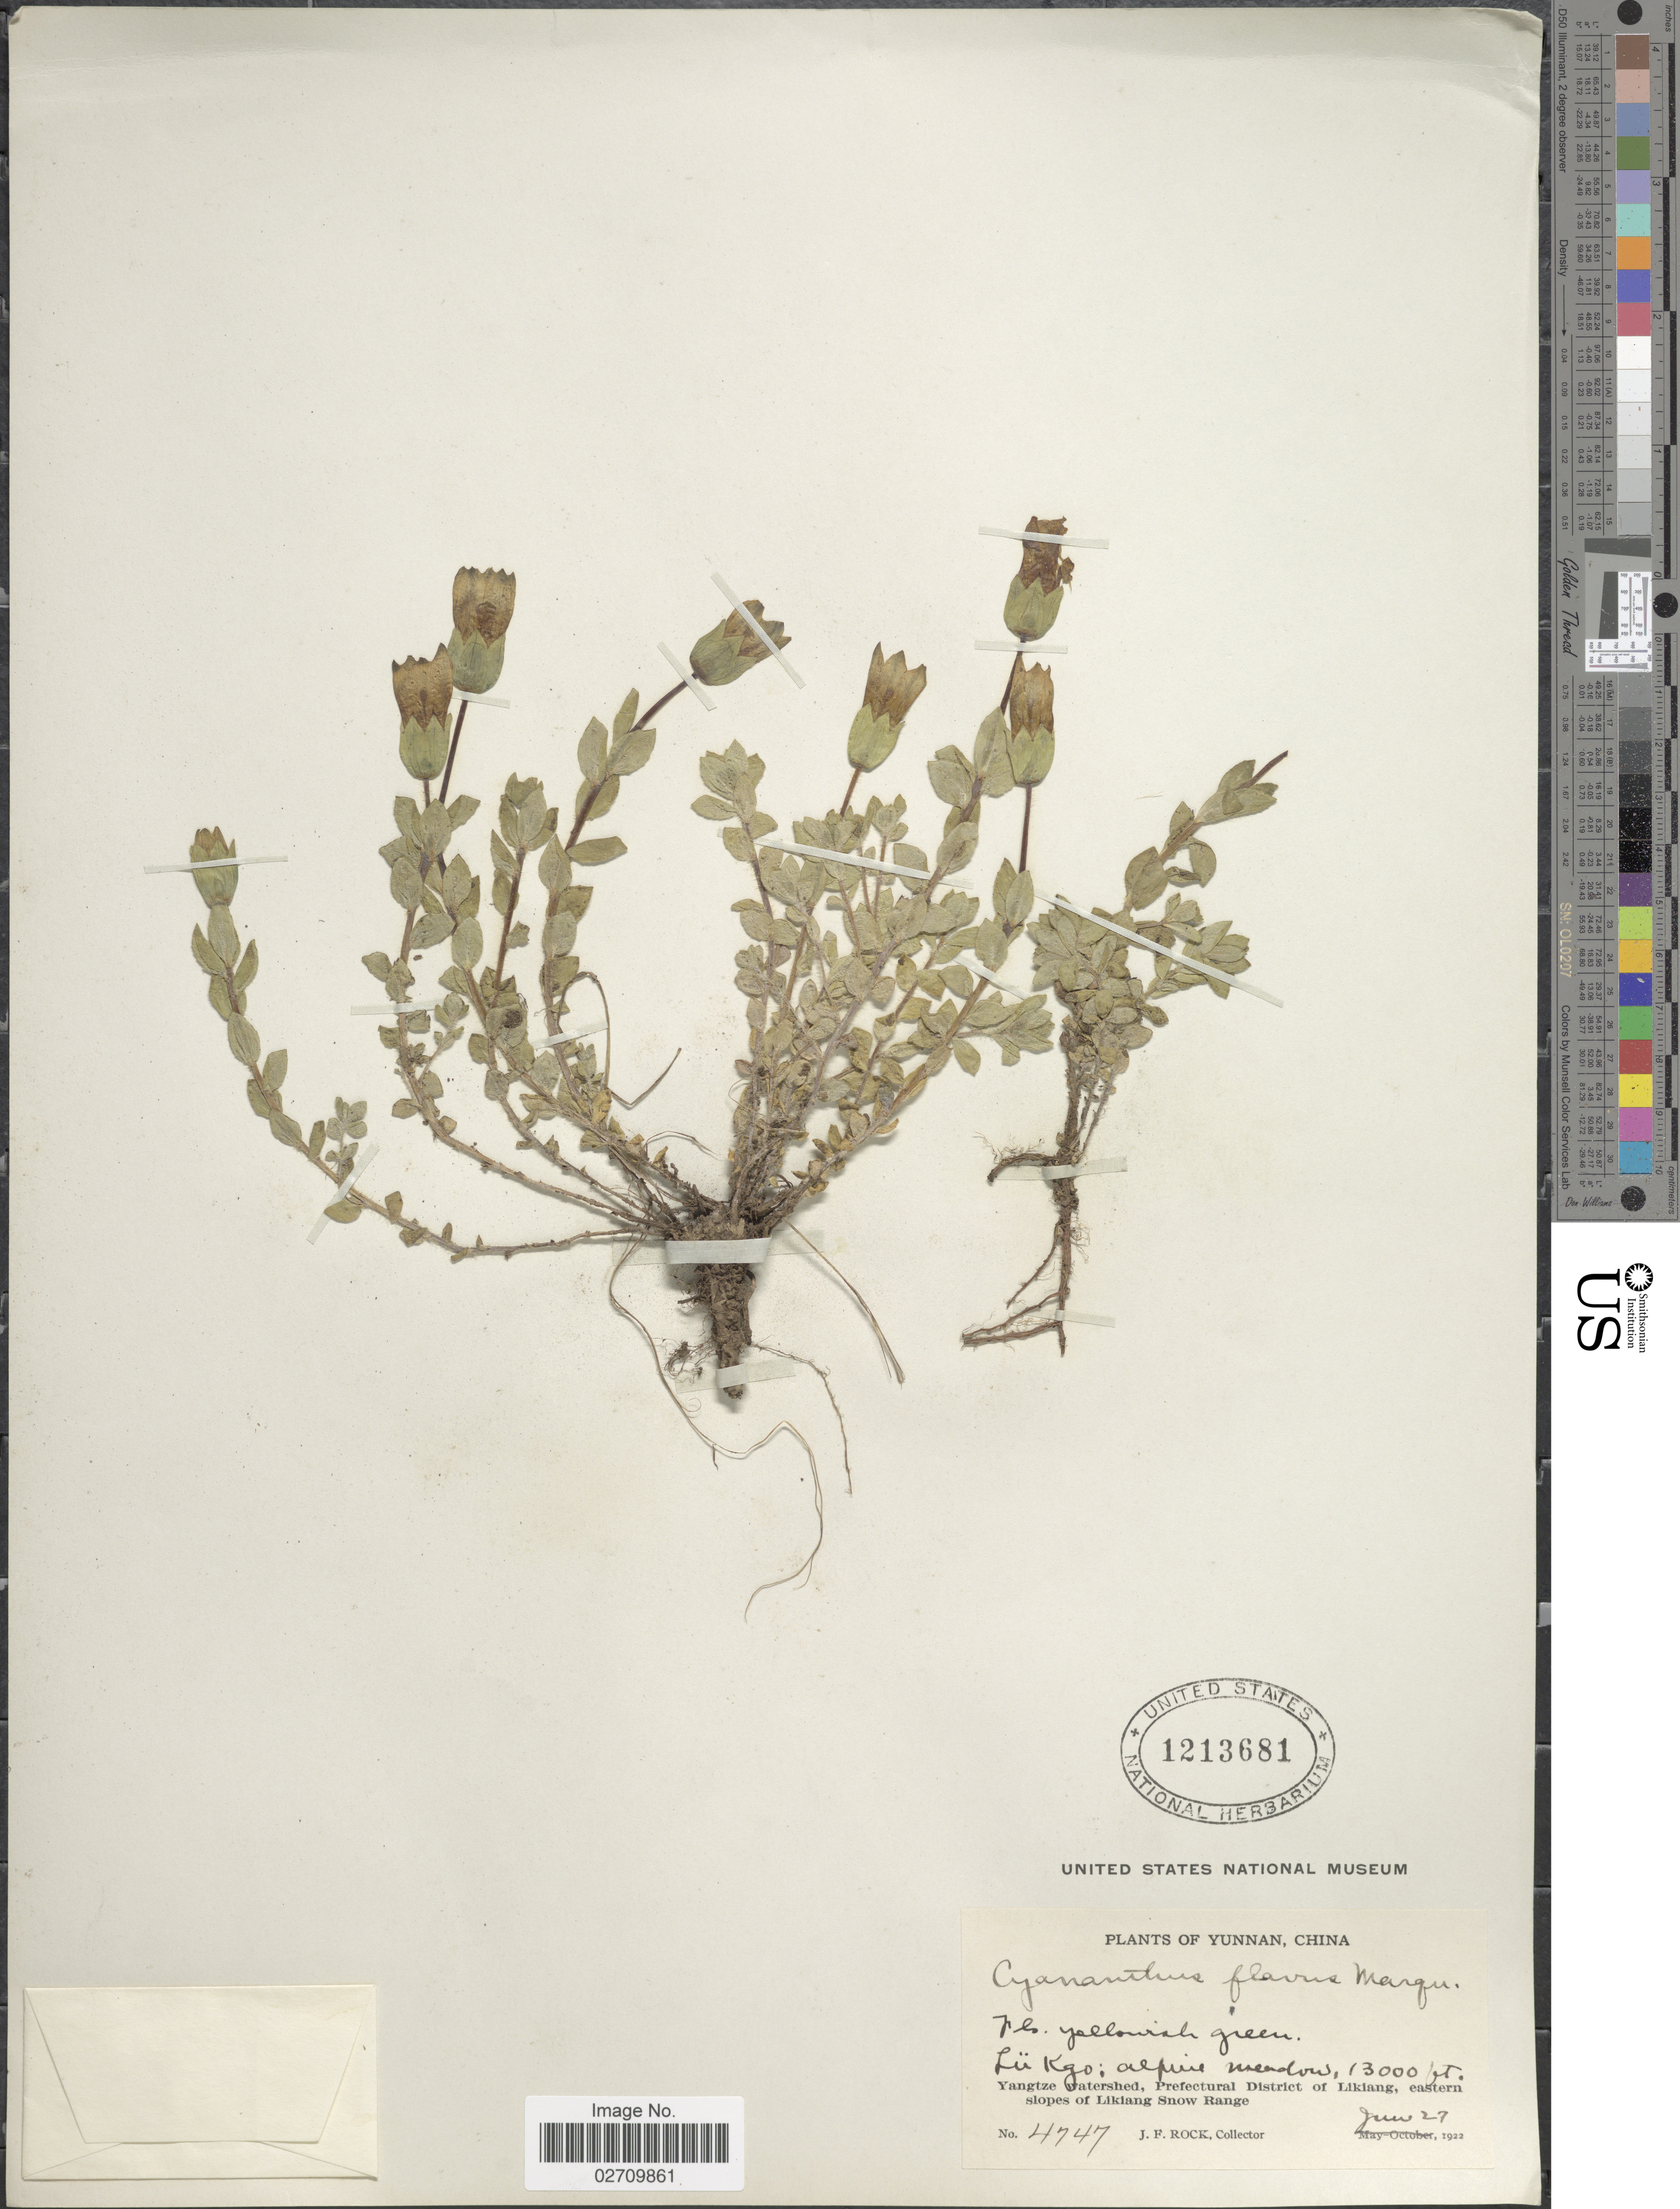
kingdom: Plantae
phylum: Tracheophyta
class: Magnoliopsida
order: Asterales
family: Campanulaceae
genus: Cyananthus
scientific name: Cyananthus flavus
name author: C. Marquand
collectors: J. F. Rock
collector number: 4747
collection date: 1922-06-27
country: China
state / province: Yunnan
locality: Lu Kgo, Yangtze watershed, Prefectural District of Likiang, eastern slopes of Likiang Snow Range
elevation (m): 3962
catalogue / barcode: US 1213681